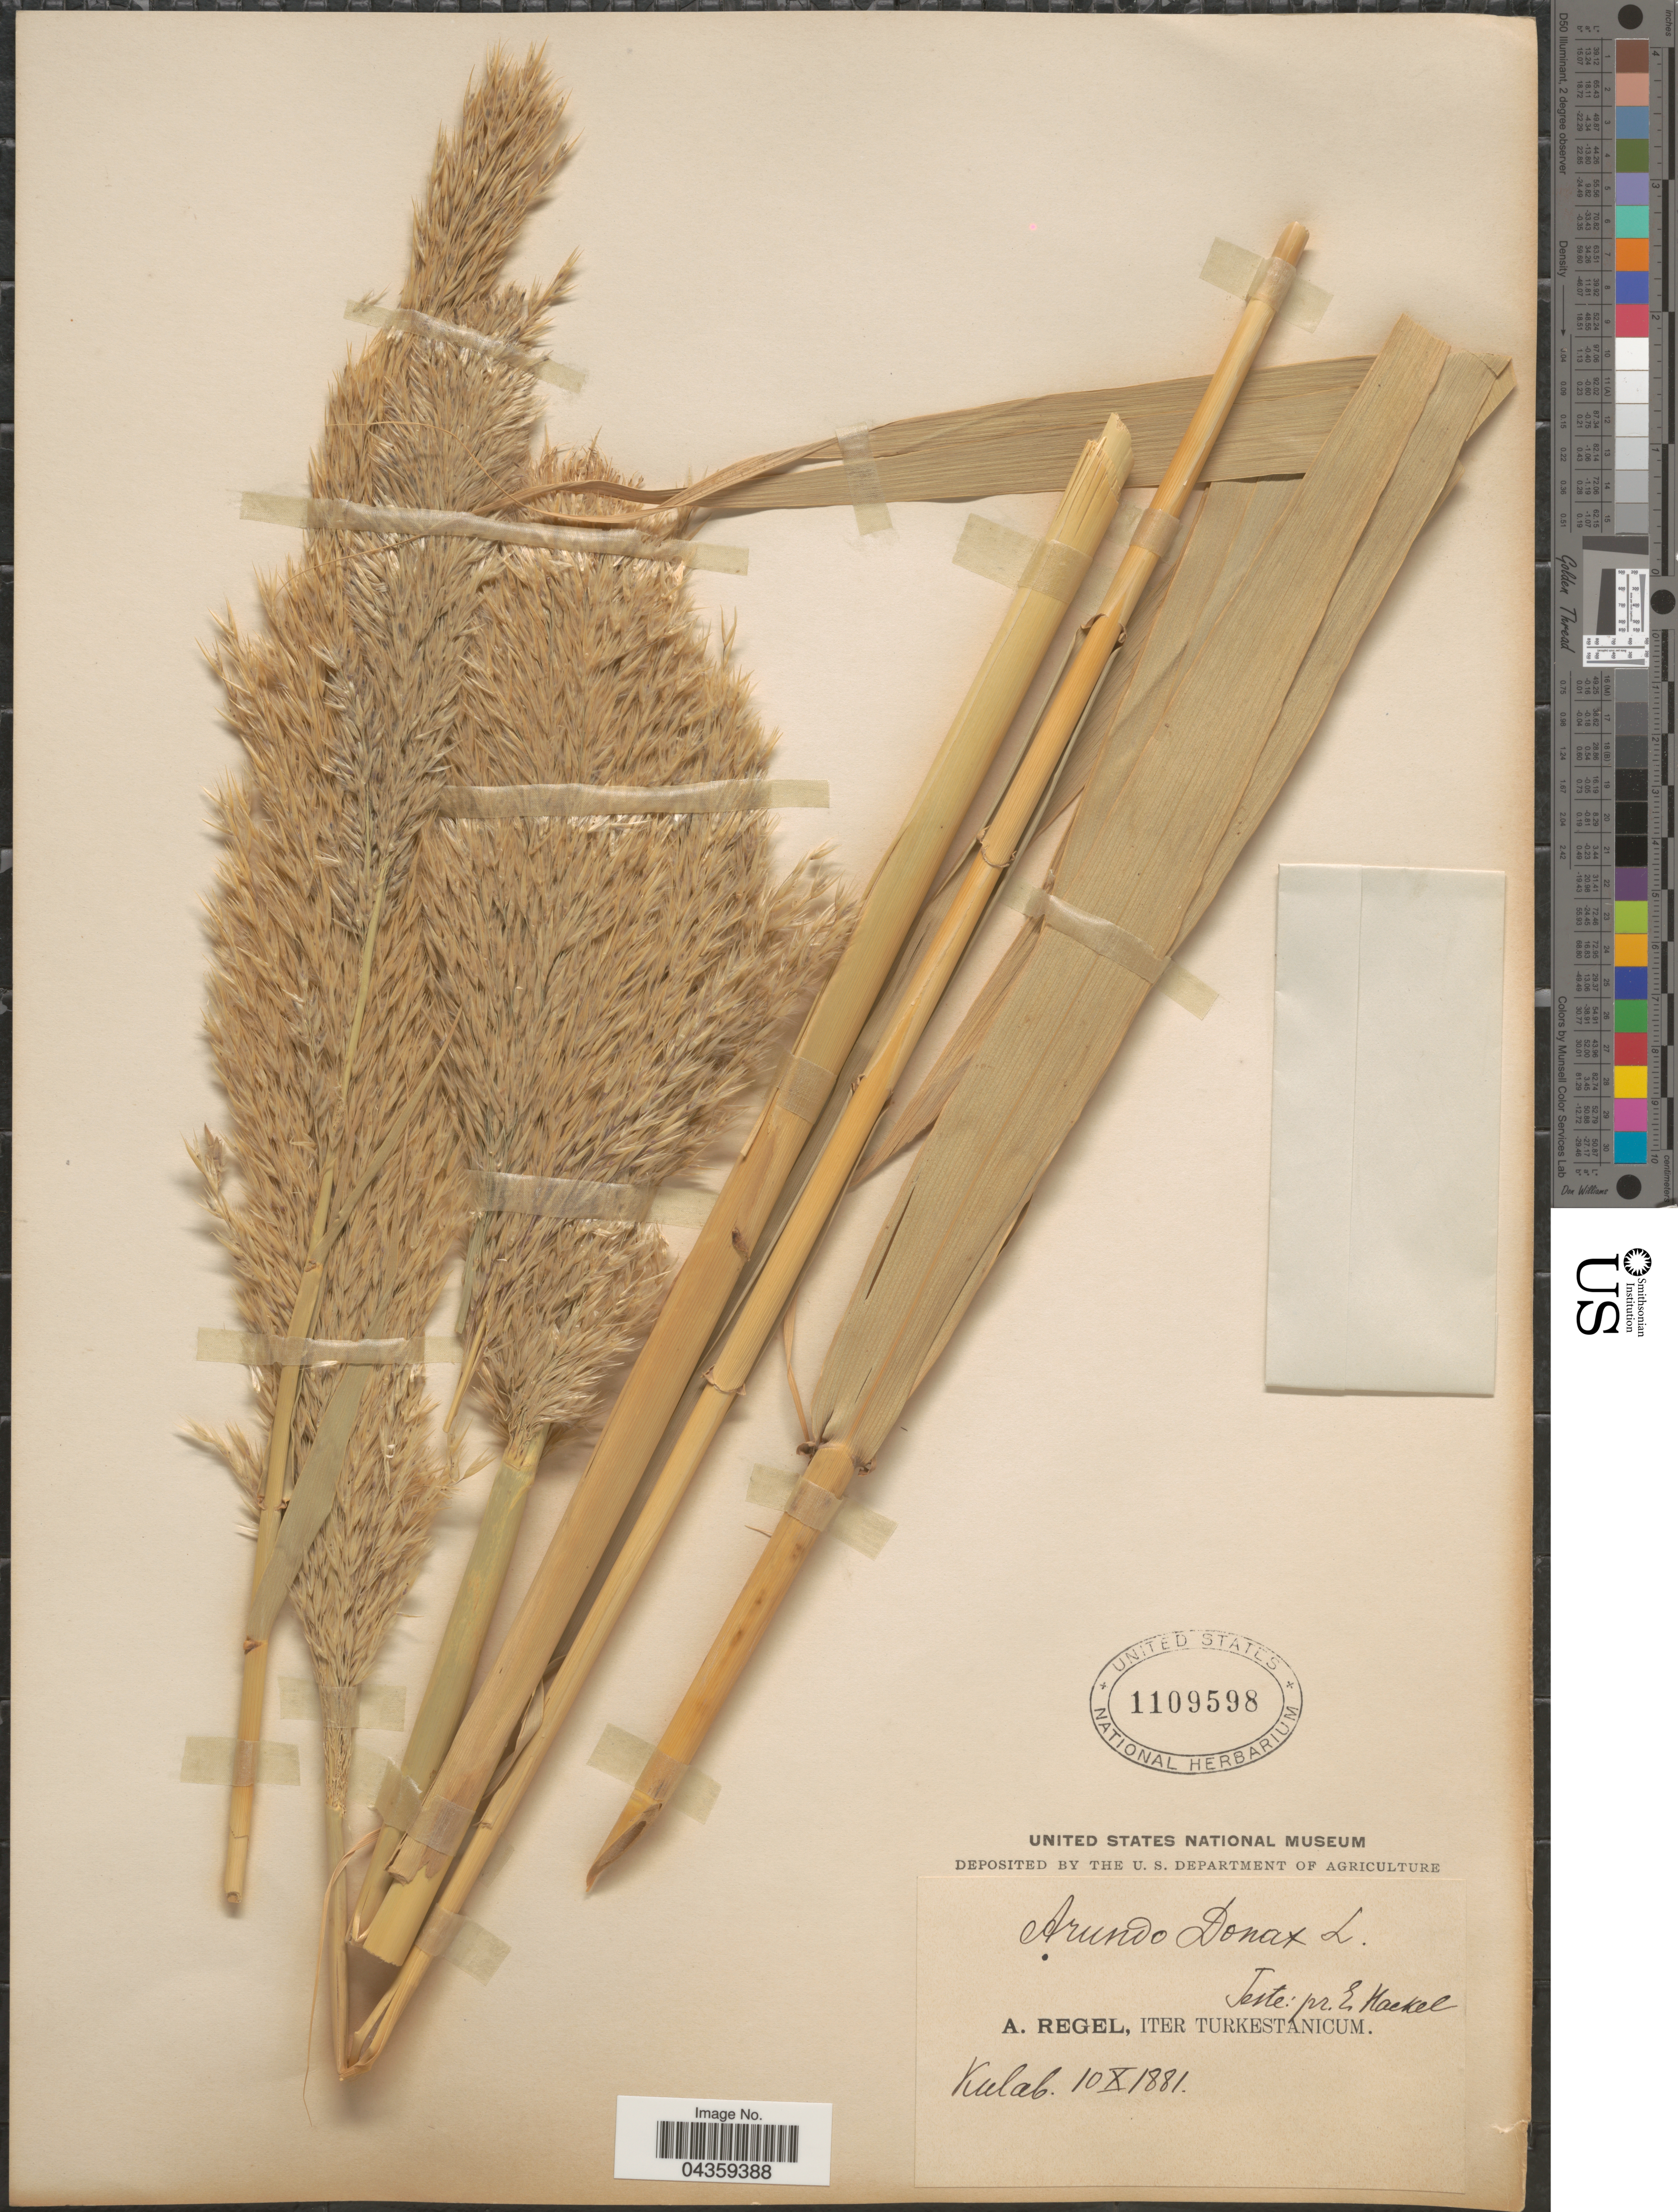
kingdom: Plantae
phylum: Tracheophyta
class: Liliopsida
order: Poales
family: Poaceae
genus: Arundo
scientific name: Arundo donax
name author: L.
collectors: A. Regel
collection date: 1881-10-10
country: Tajikistan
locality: Iter Turkestanicum. Kulab.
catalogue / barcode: US 1109598